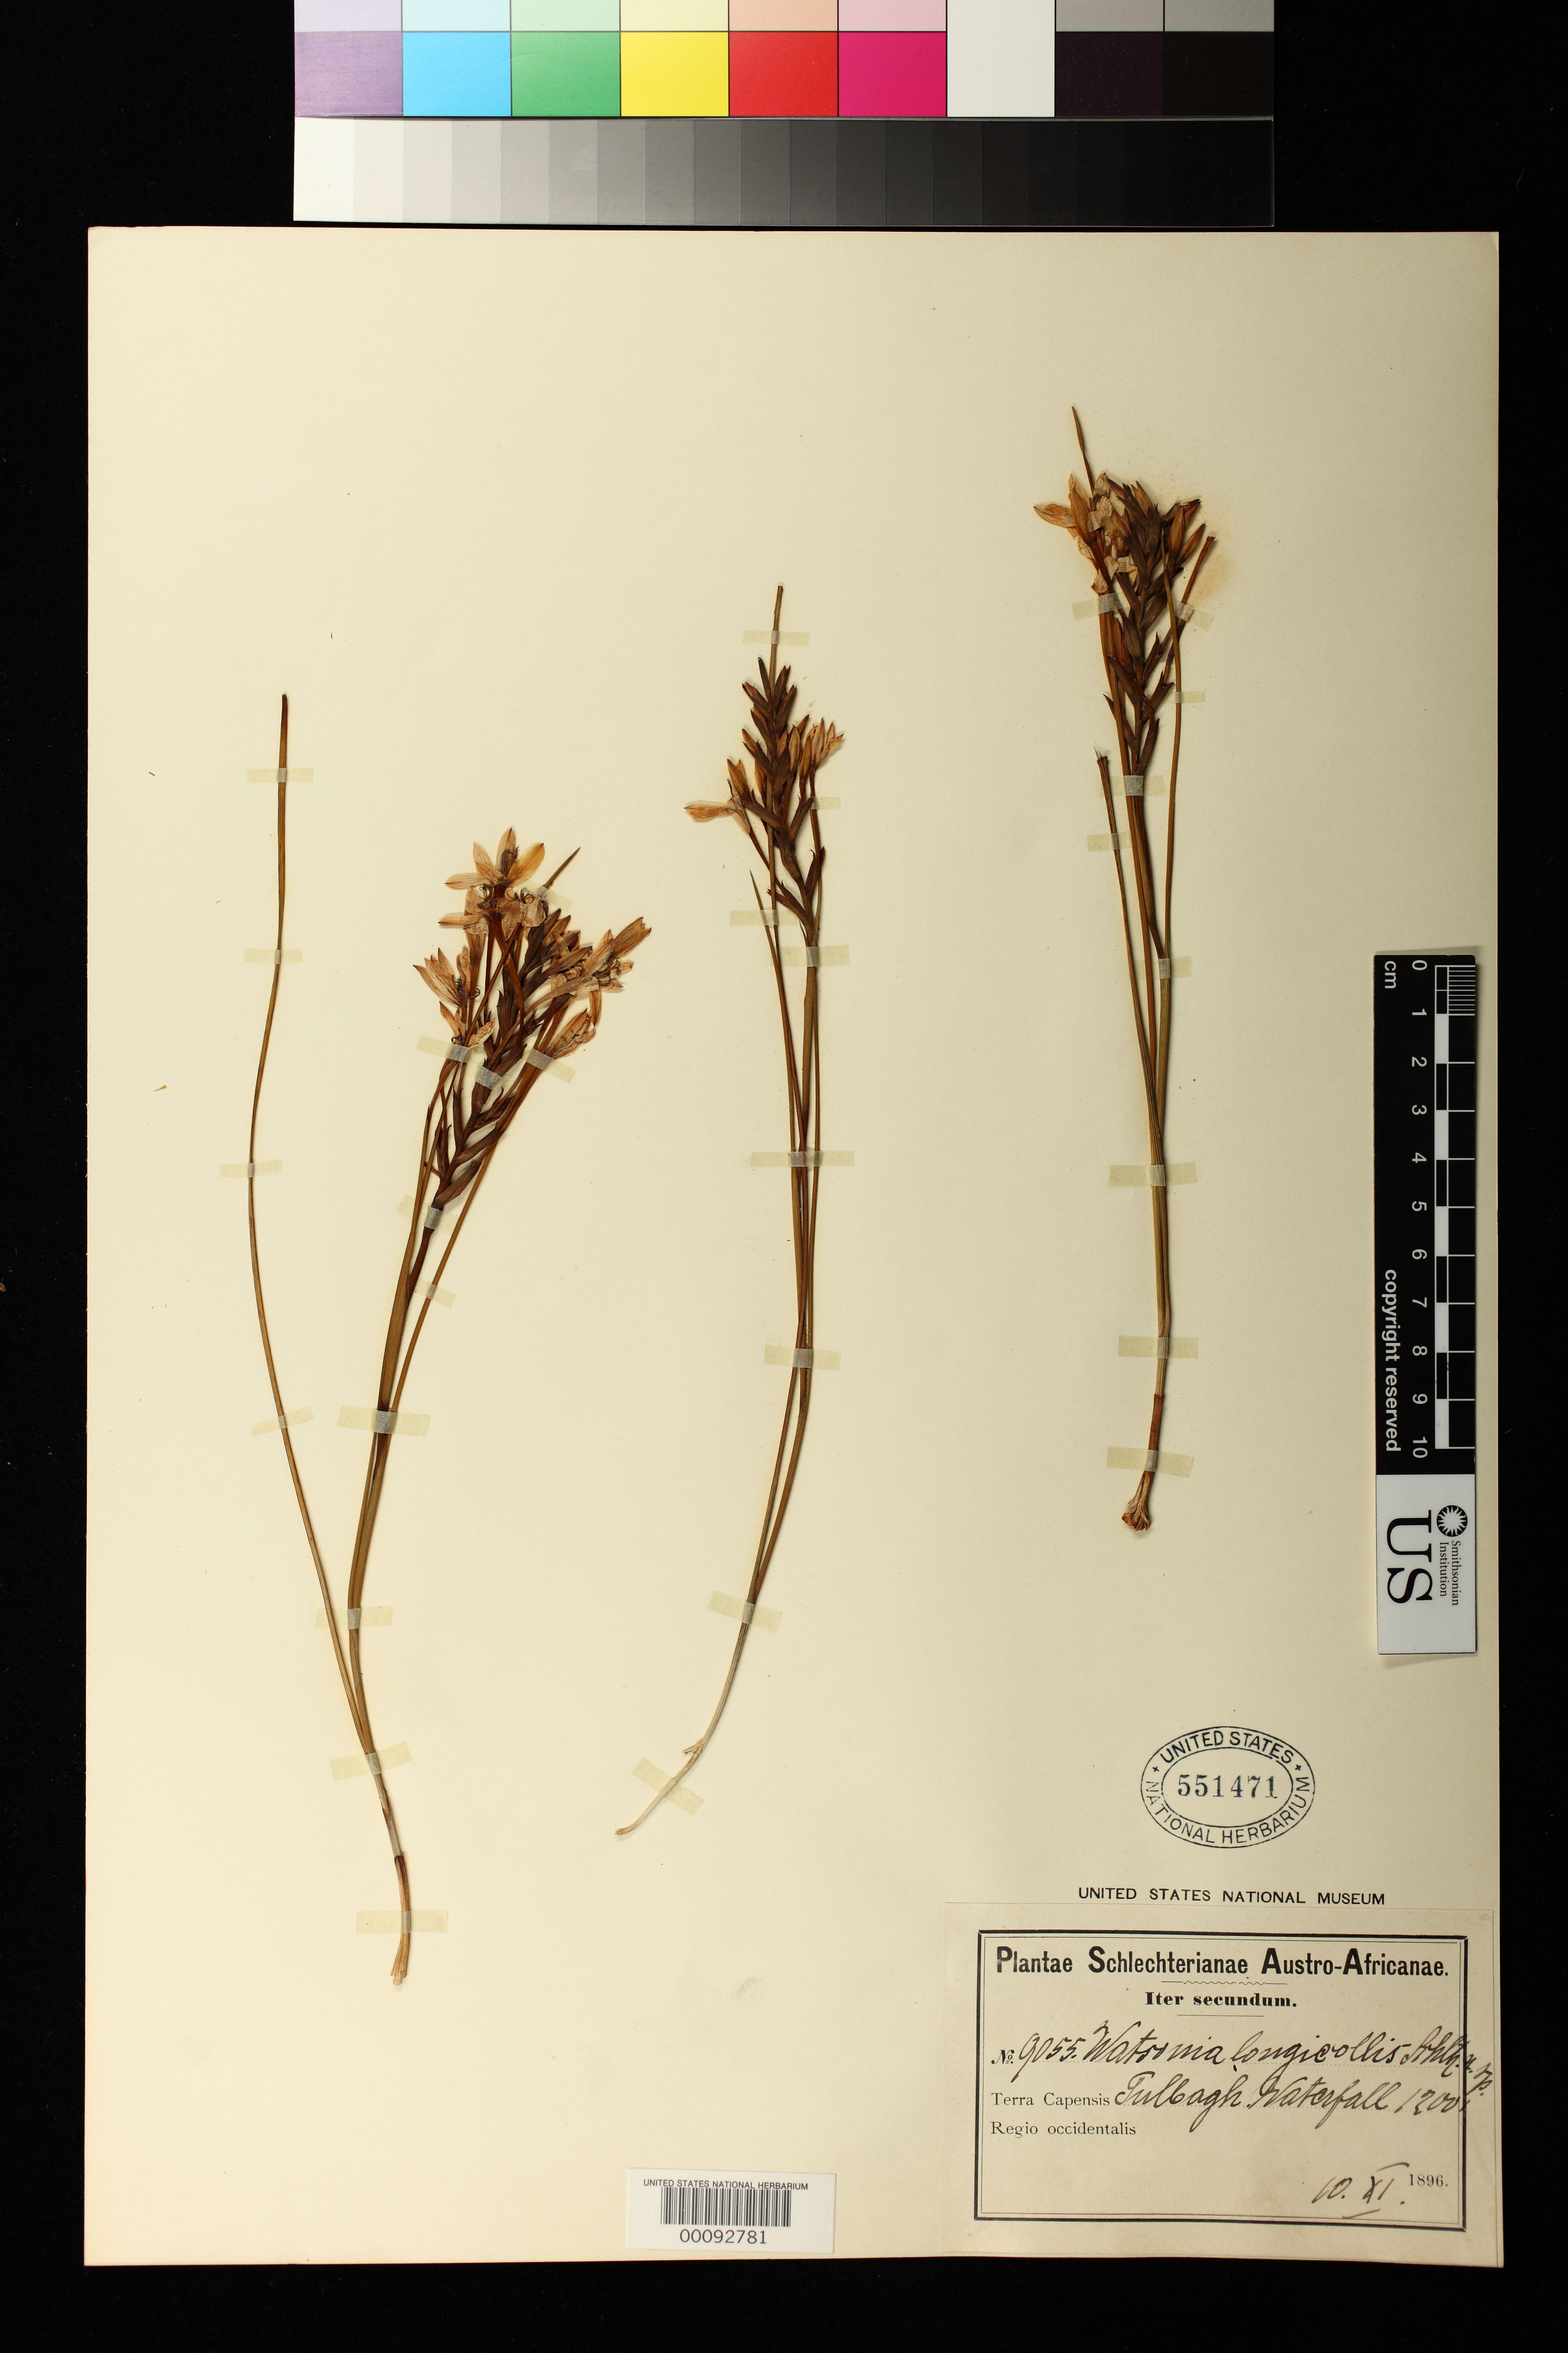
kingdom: Plantae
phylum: Tracheophyta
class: Liliopsida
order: Asparagales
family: Iridaceae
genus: Watsonia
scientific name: Watsonia longicollis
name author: Schltr.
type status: Isotype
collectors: F. R. R. Schlechter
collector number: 9055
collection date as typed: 10 Nov 1896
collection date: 1896-11-10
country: South Africa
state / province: Western Cape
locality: Tulbagh Waterfall [Tulbaghensen]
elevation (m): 366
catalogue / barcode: US 551471